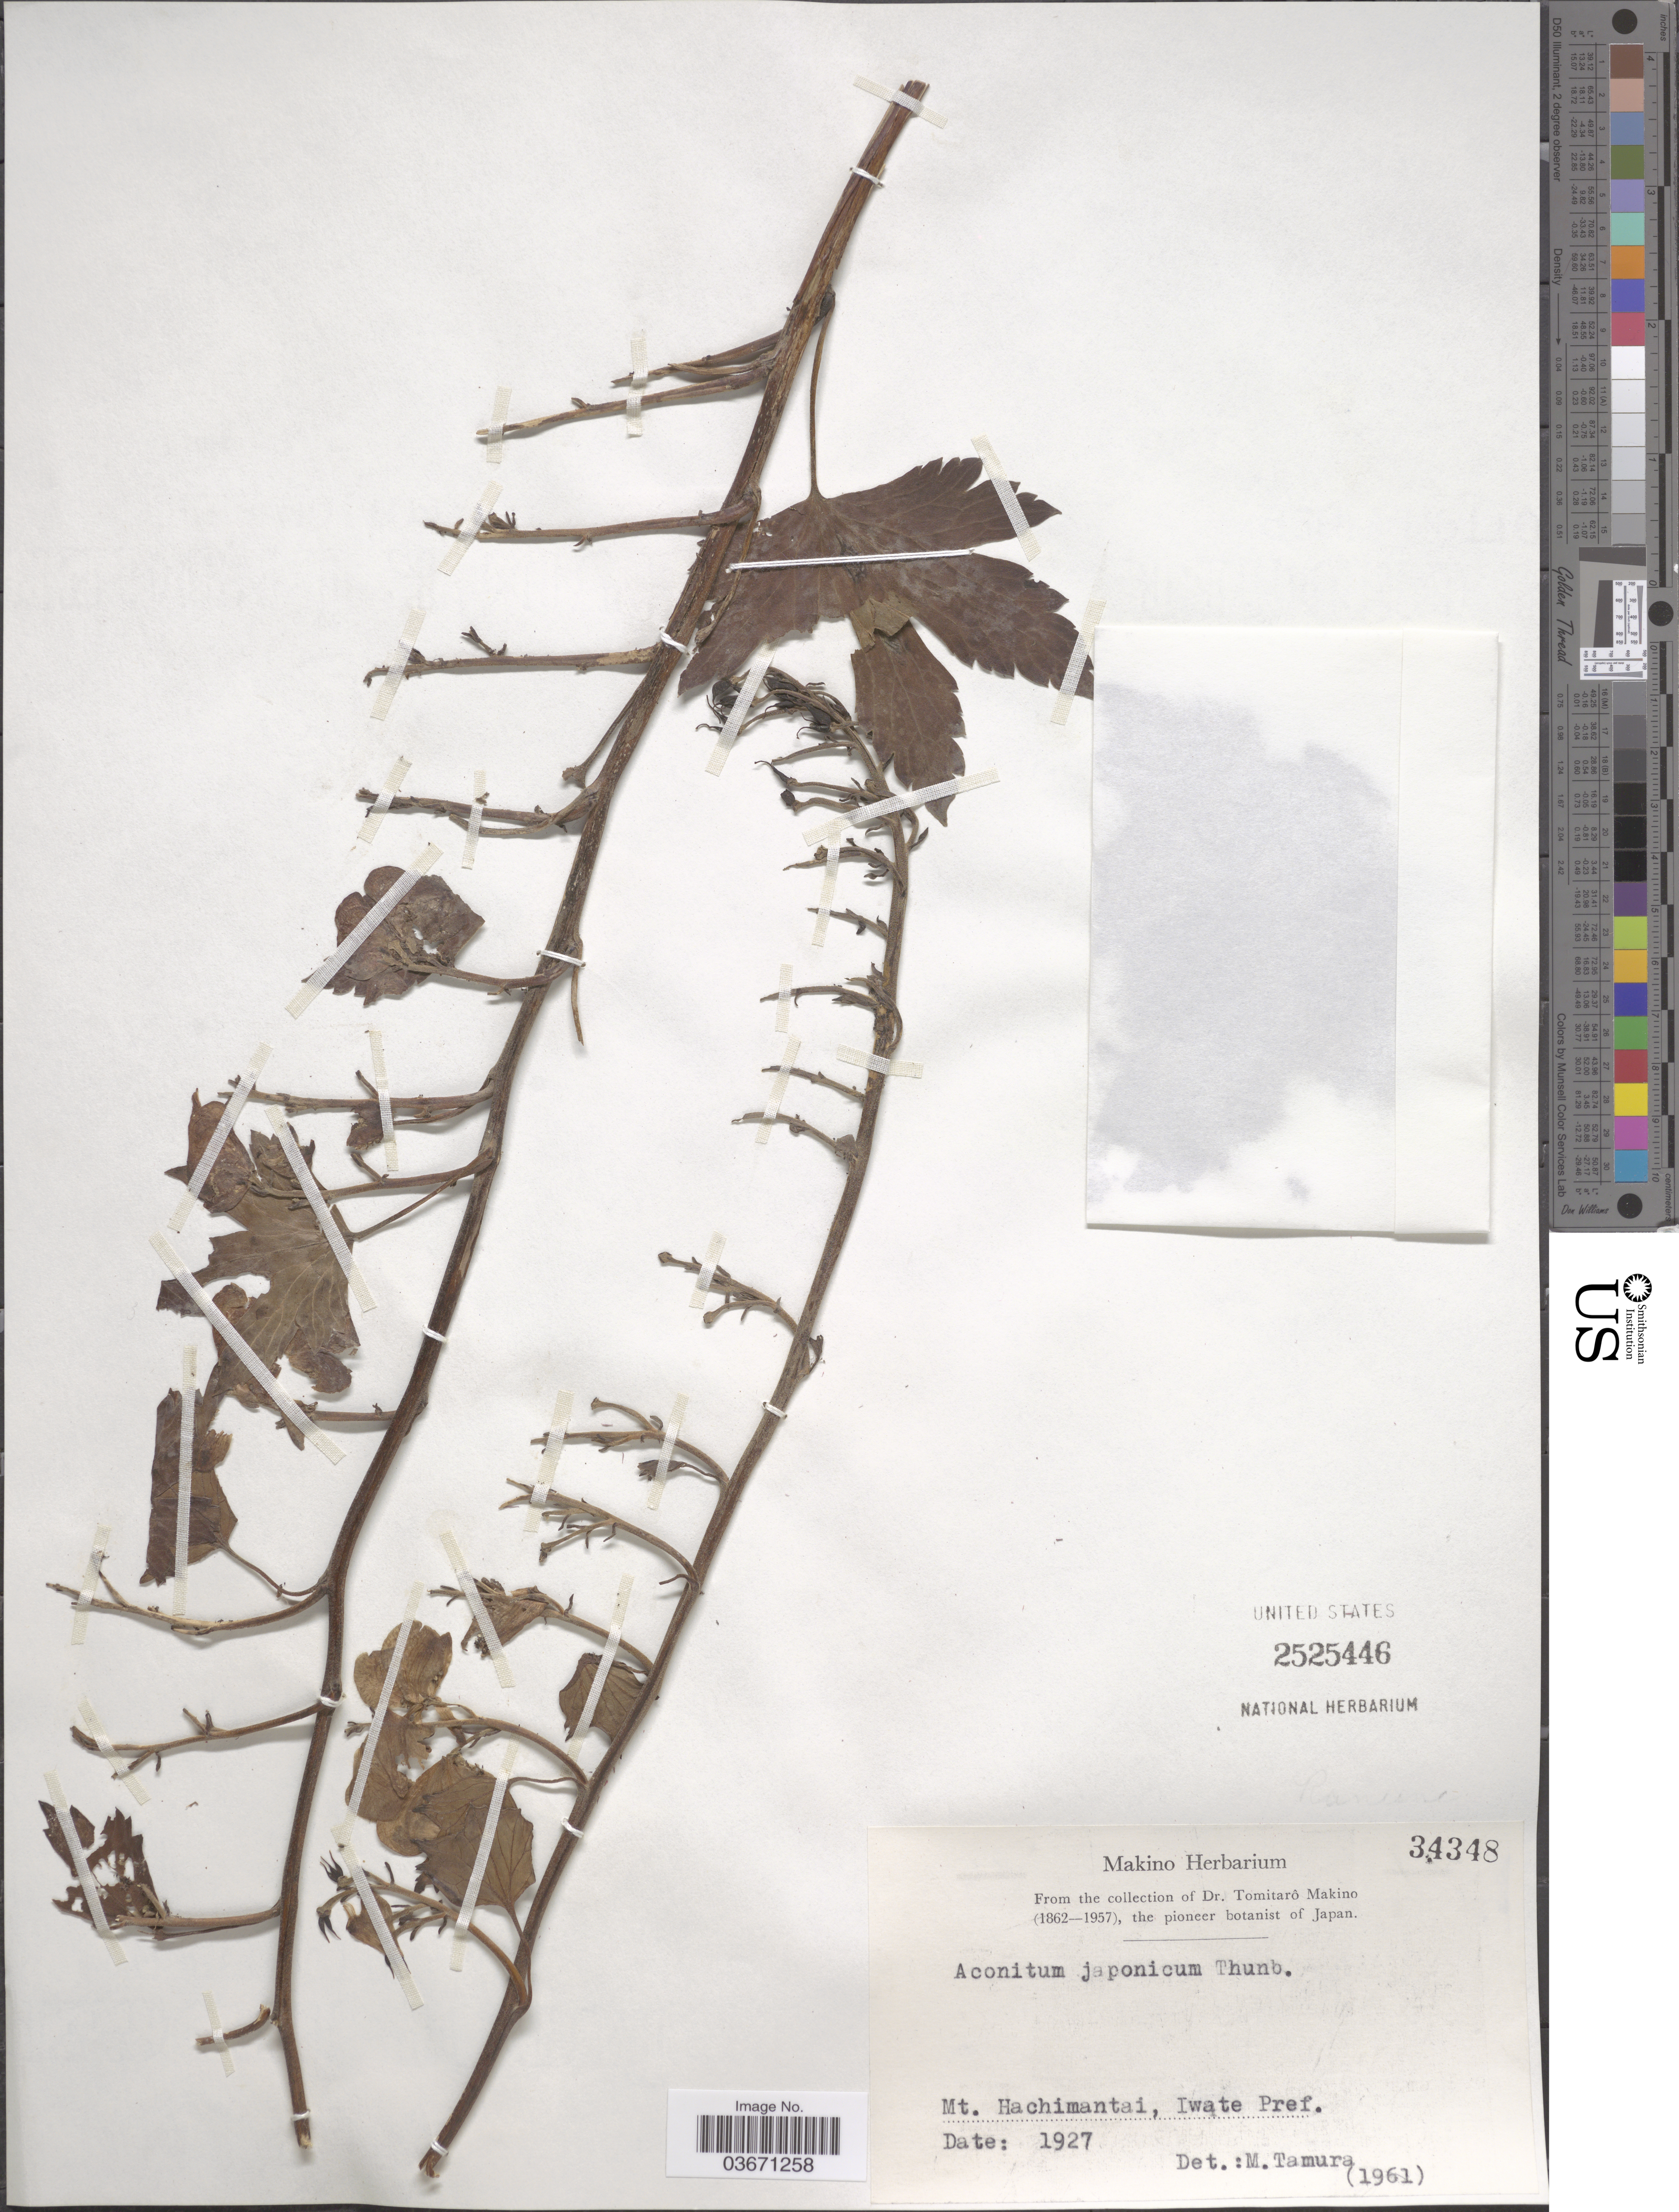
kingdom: Plantae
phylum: Tracheophyta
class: Magnoliopsida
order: Ranunculales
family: Ranunculaceae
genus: Aconitum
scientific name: Aconitum japonicum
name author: Thunb.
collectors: T. Makino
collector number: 34348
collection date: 1927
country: Japan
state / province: Iwate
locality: Mt. Hachimantai, Iwate Pref.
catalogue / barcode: US 2525446